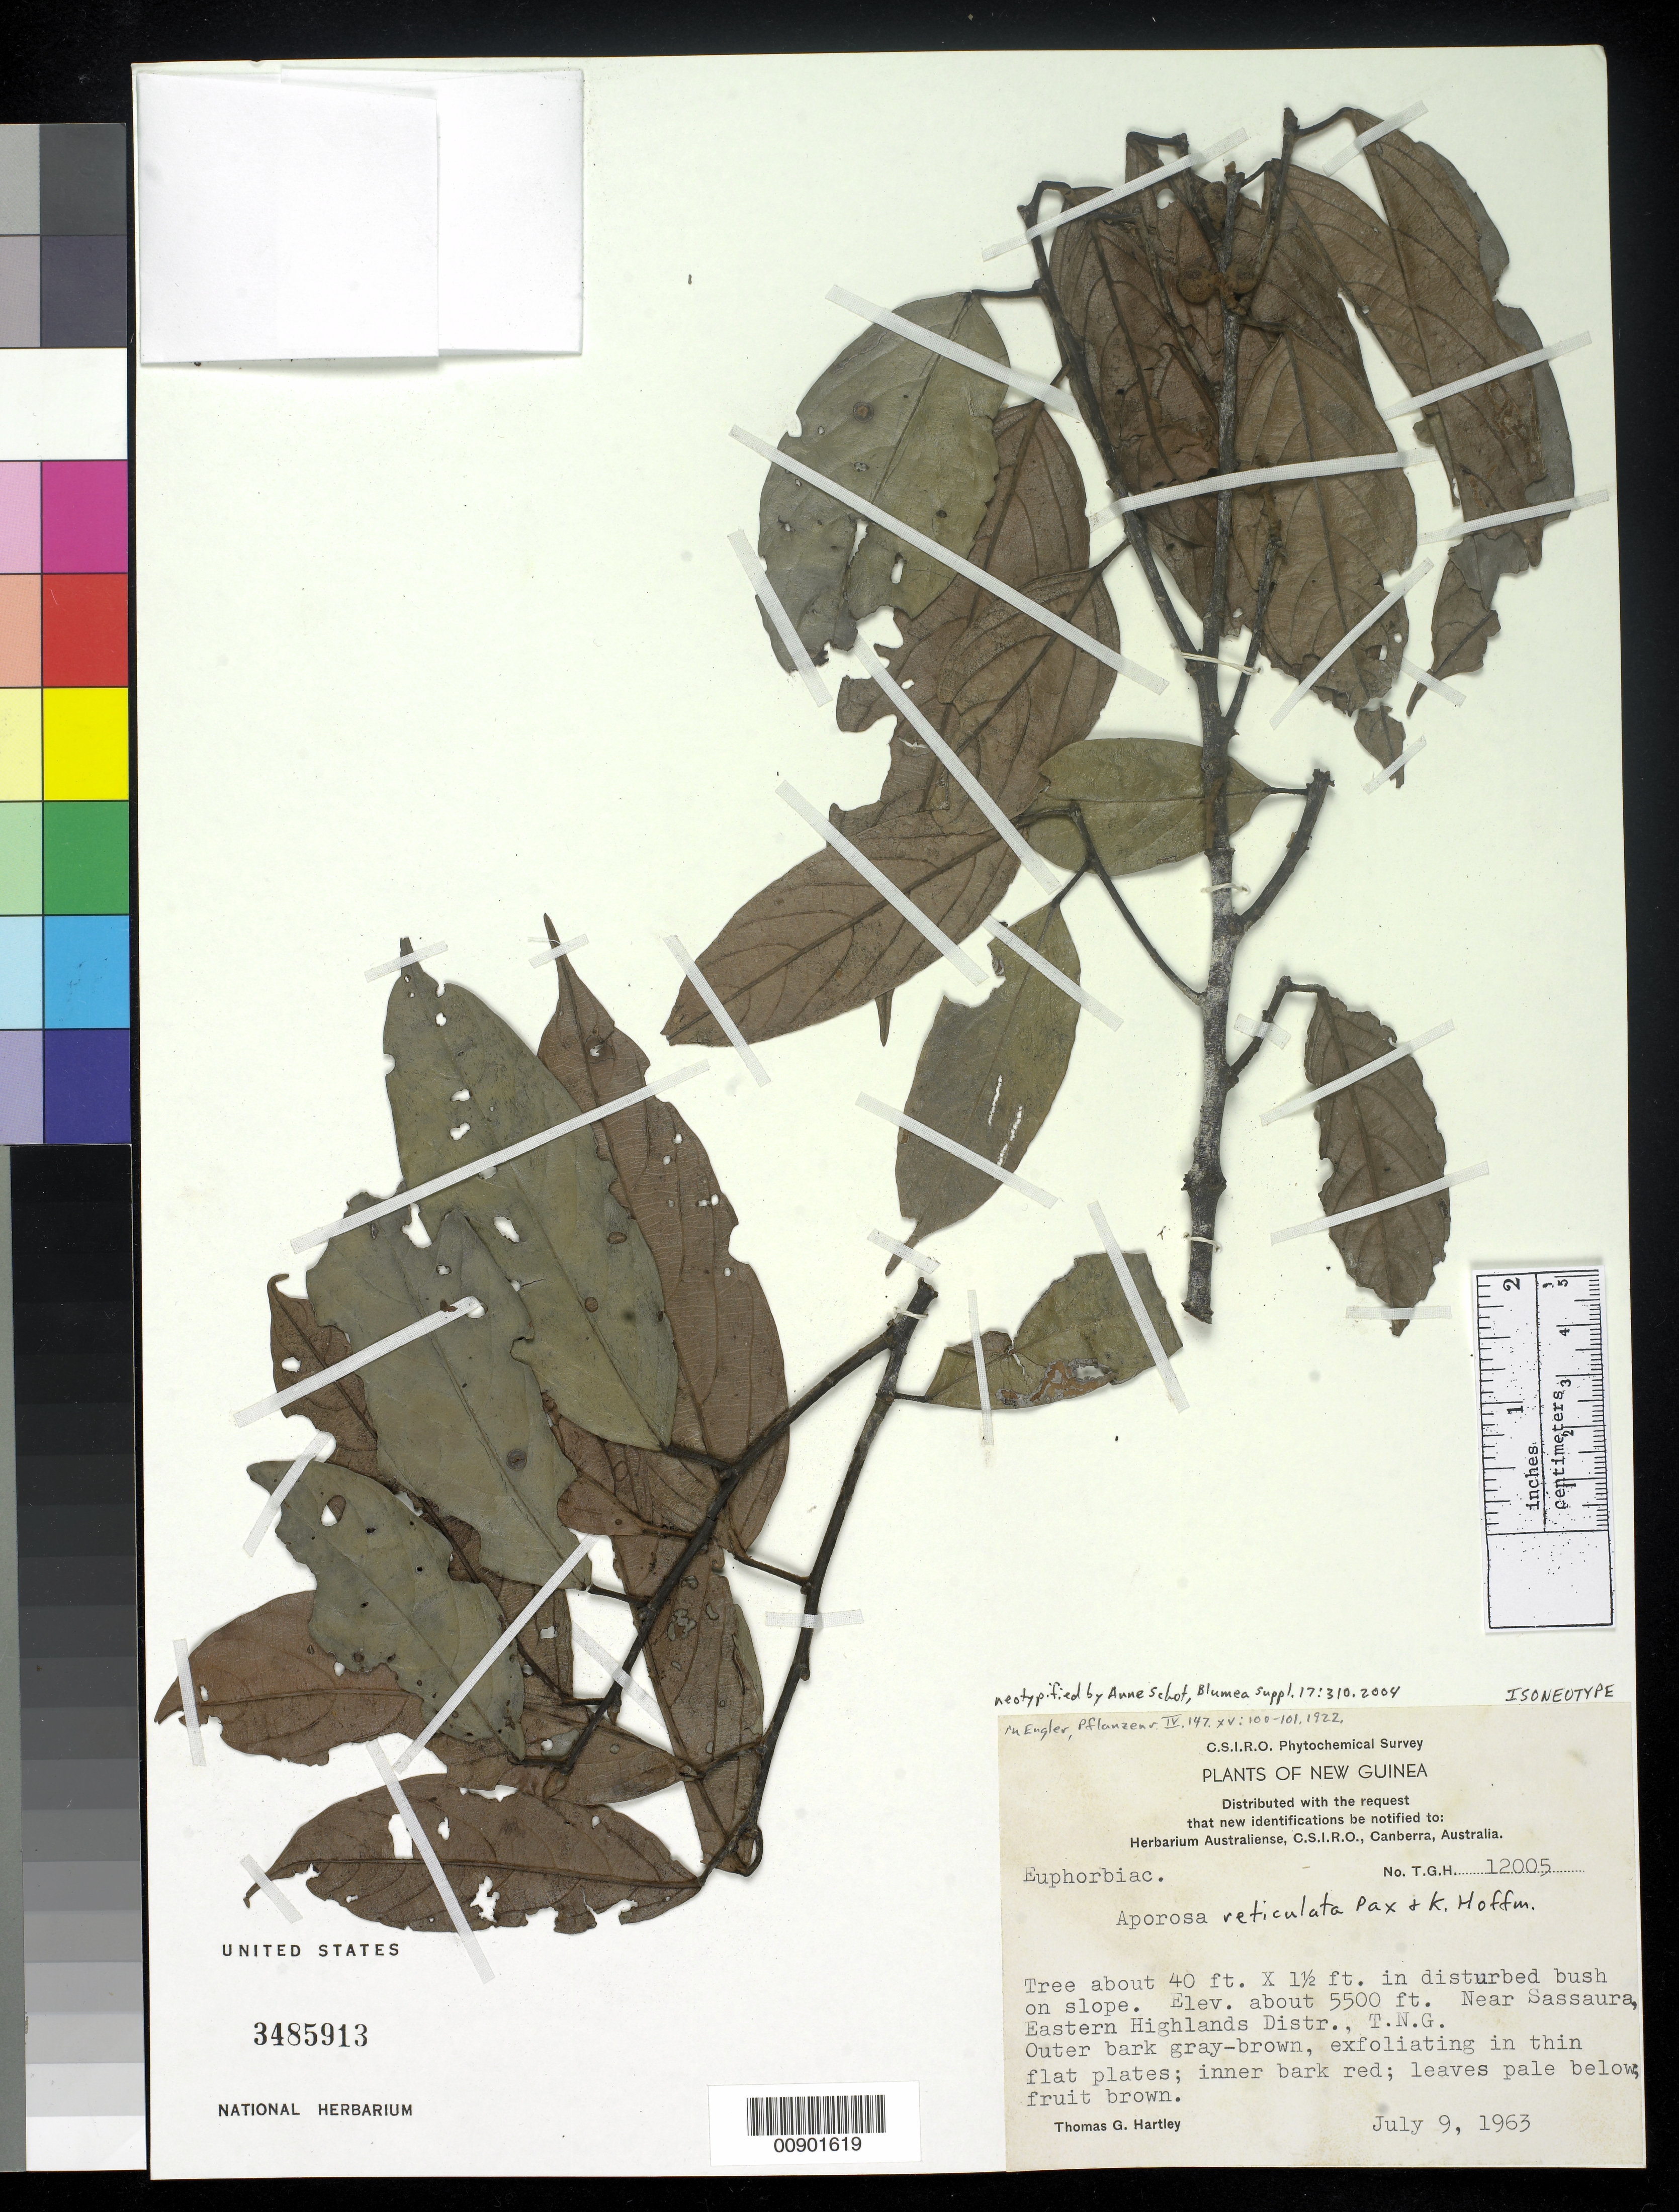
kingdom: Plantae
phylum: Tracheophyta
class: Magnoliopsida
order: Malpighiales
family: Phyllanthaceae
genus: Aporosa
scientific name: Aporosa reticulata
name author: Pax & K. Hoffm. in Engl.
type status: Isoneotype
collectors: T. G. Hartley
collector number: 12005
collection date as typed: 09 Jul 1963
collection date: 1963-07-09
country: Papua New Guinea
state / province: Eastern Highlands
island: New Guinea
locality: Near Sassaura, Eastern Highlands Distr., T.N.G.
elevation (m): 1676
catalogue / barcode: US 3485913